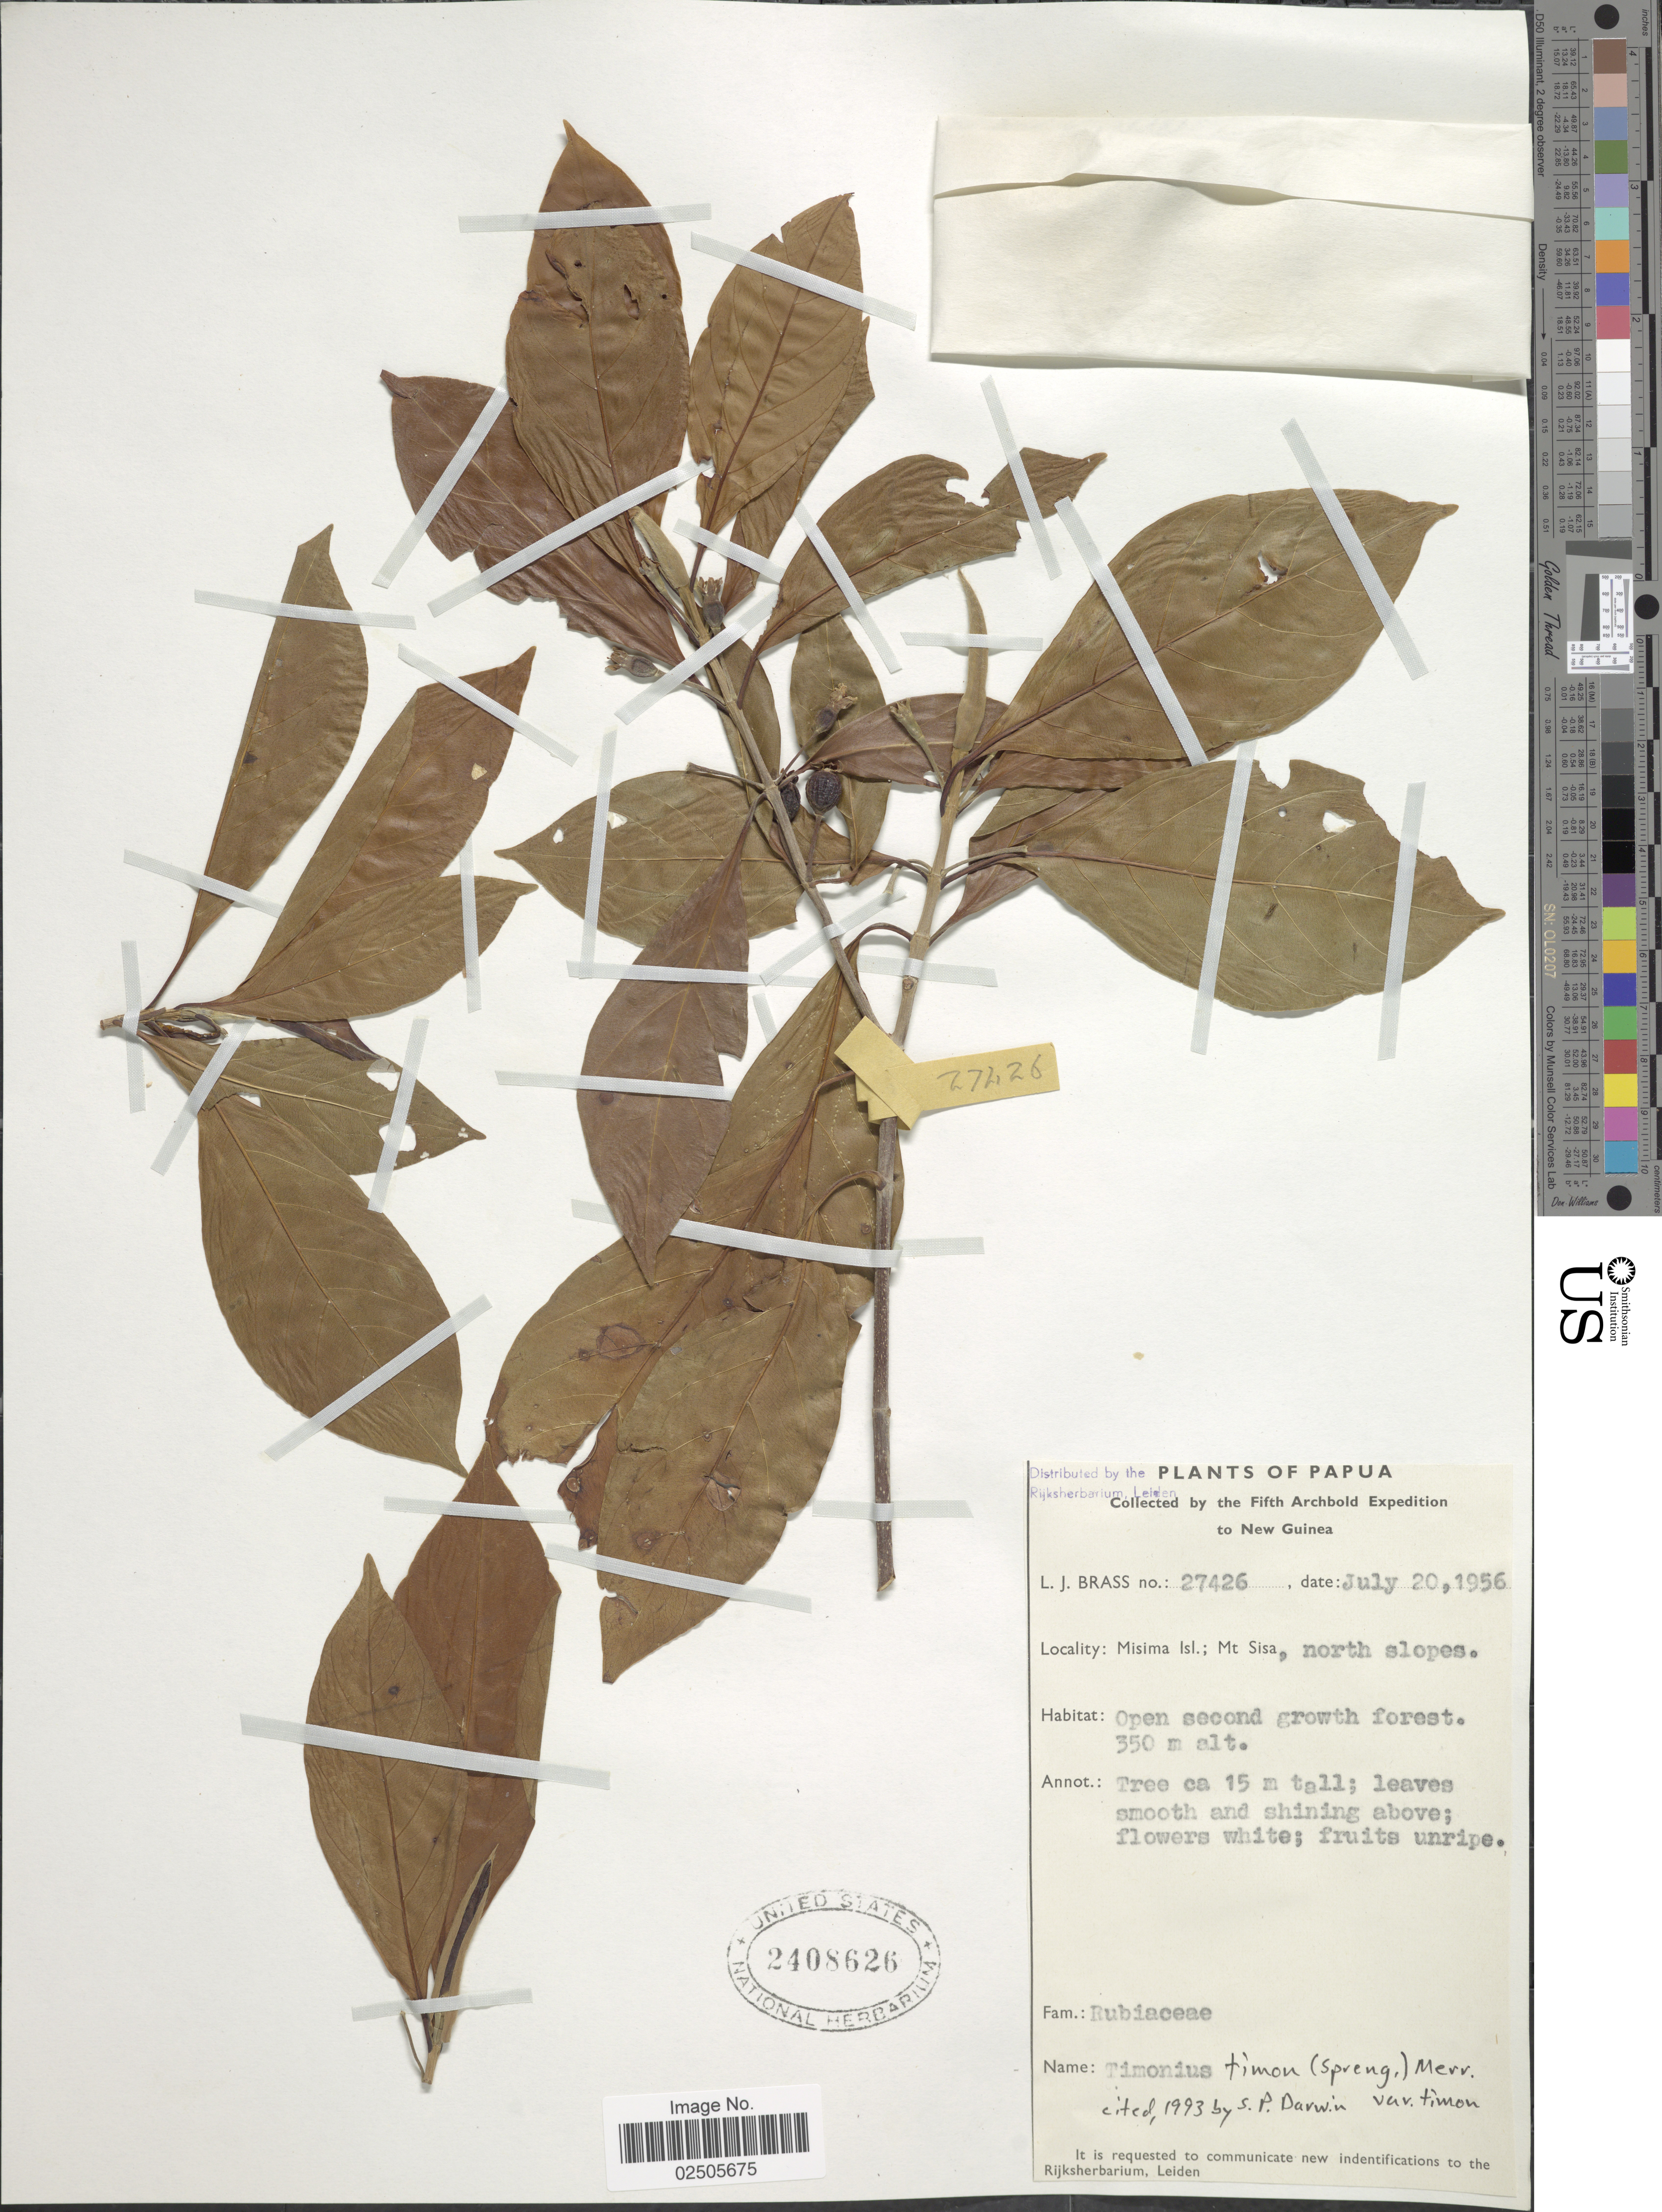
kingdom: Plantae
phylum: Tracheophyta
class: Magnoliopsida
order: Gentianales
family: Rubiaceae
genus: Timonius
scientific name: Timonius timon var. timon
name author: (Spreng.) Merr.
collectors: L. J. Brass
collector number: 27426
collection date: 1956-07-20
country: Papua New Guinea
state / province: Milne Bay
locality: Papua, New Guinea, Misima Isl.; Mt Sisa, north slopes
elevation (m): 350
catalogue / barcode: US 2408626